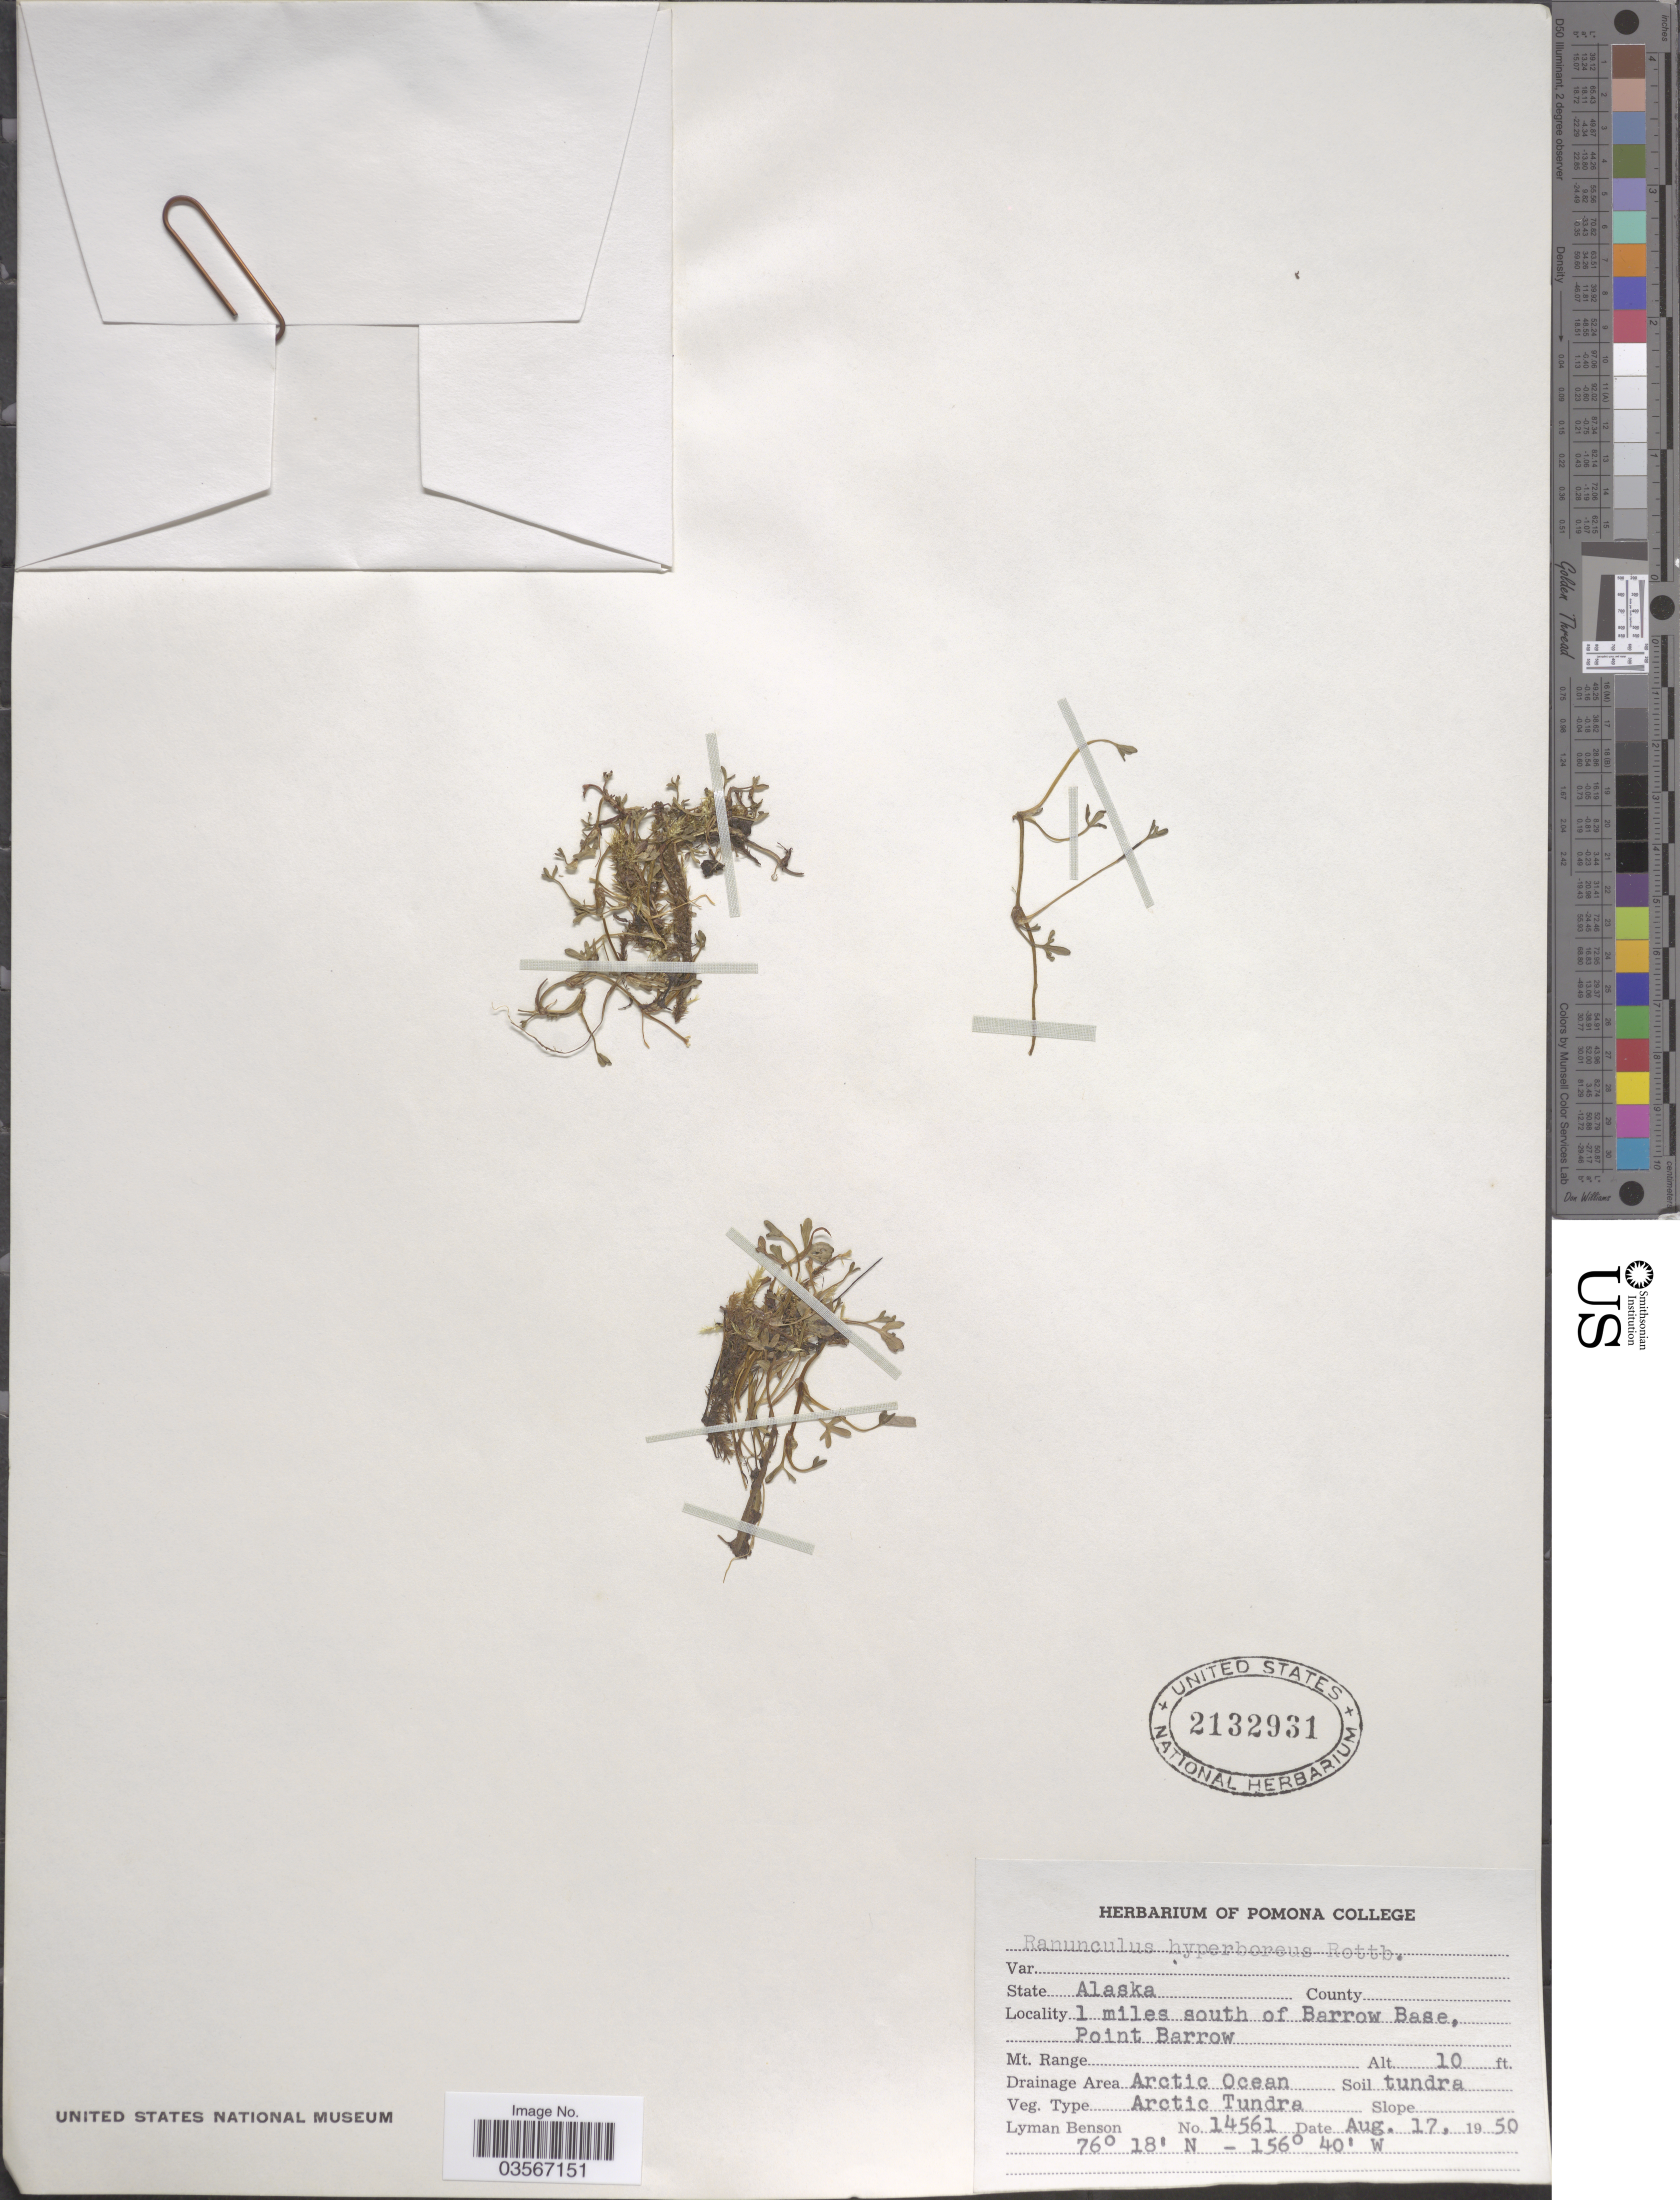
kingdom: Plantae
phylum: Tracheophyta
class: Magnoliopsida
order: Ranunculales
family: Ranunculaceae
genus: Ranunculus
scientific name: Ranunculus hyperboreus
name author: Rottb.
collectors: L. D. Benson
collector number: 14561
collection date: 1950-08-17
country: United States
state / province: Alaska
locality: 1 miles south of Barrow Base, Point Barrow. Drainage Area Arctic Ocean.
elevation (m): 3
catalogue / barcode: US 2132931